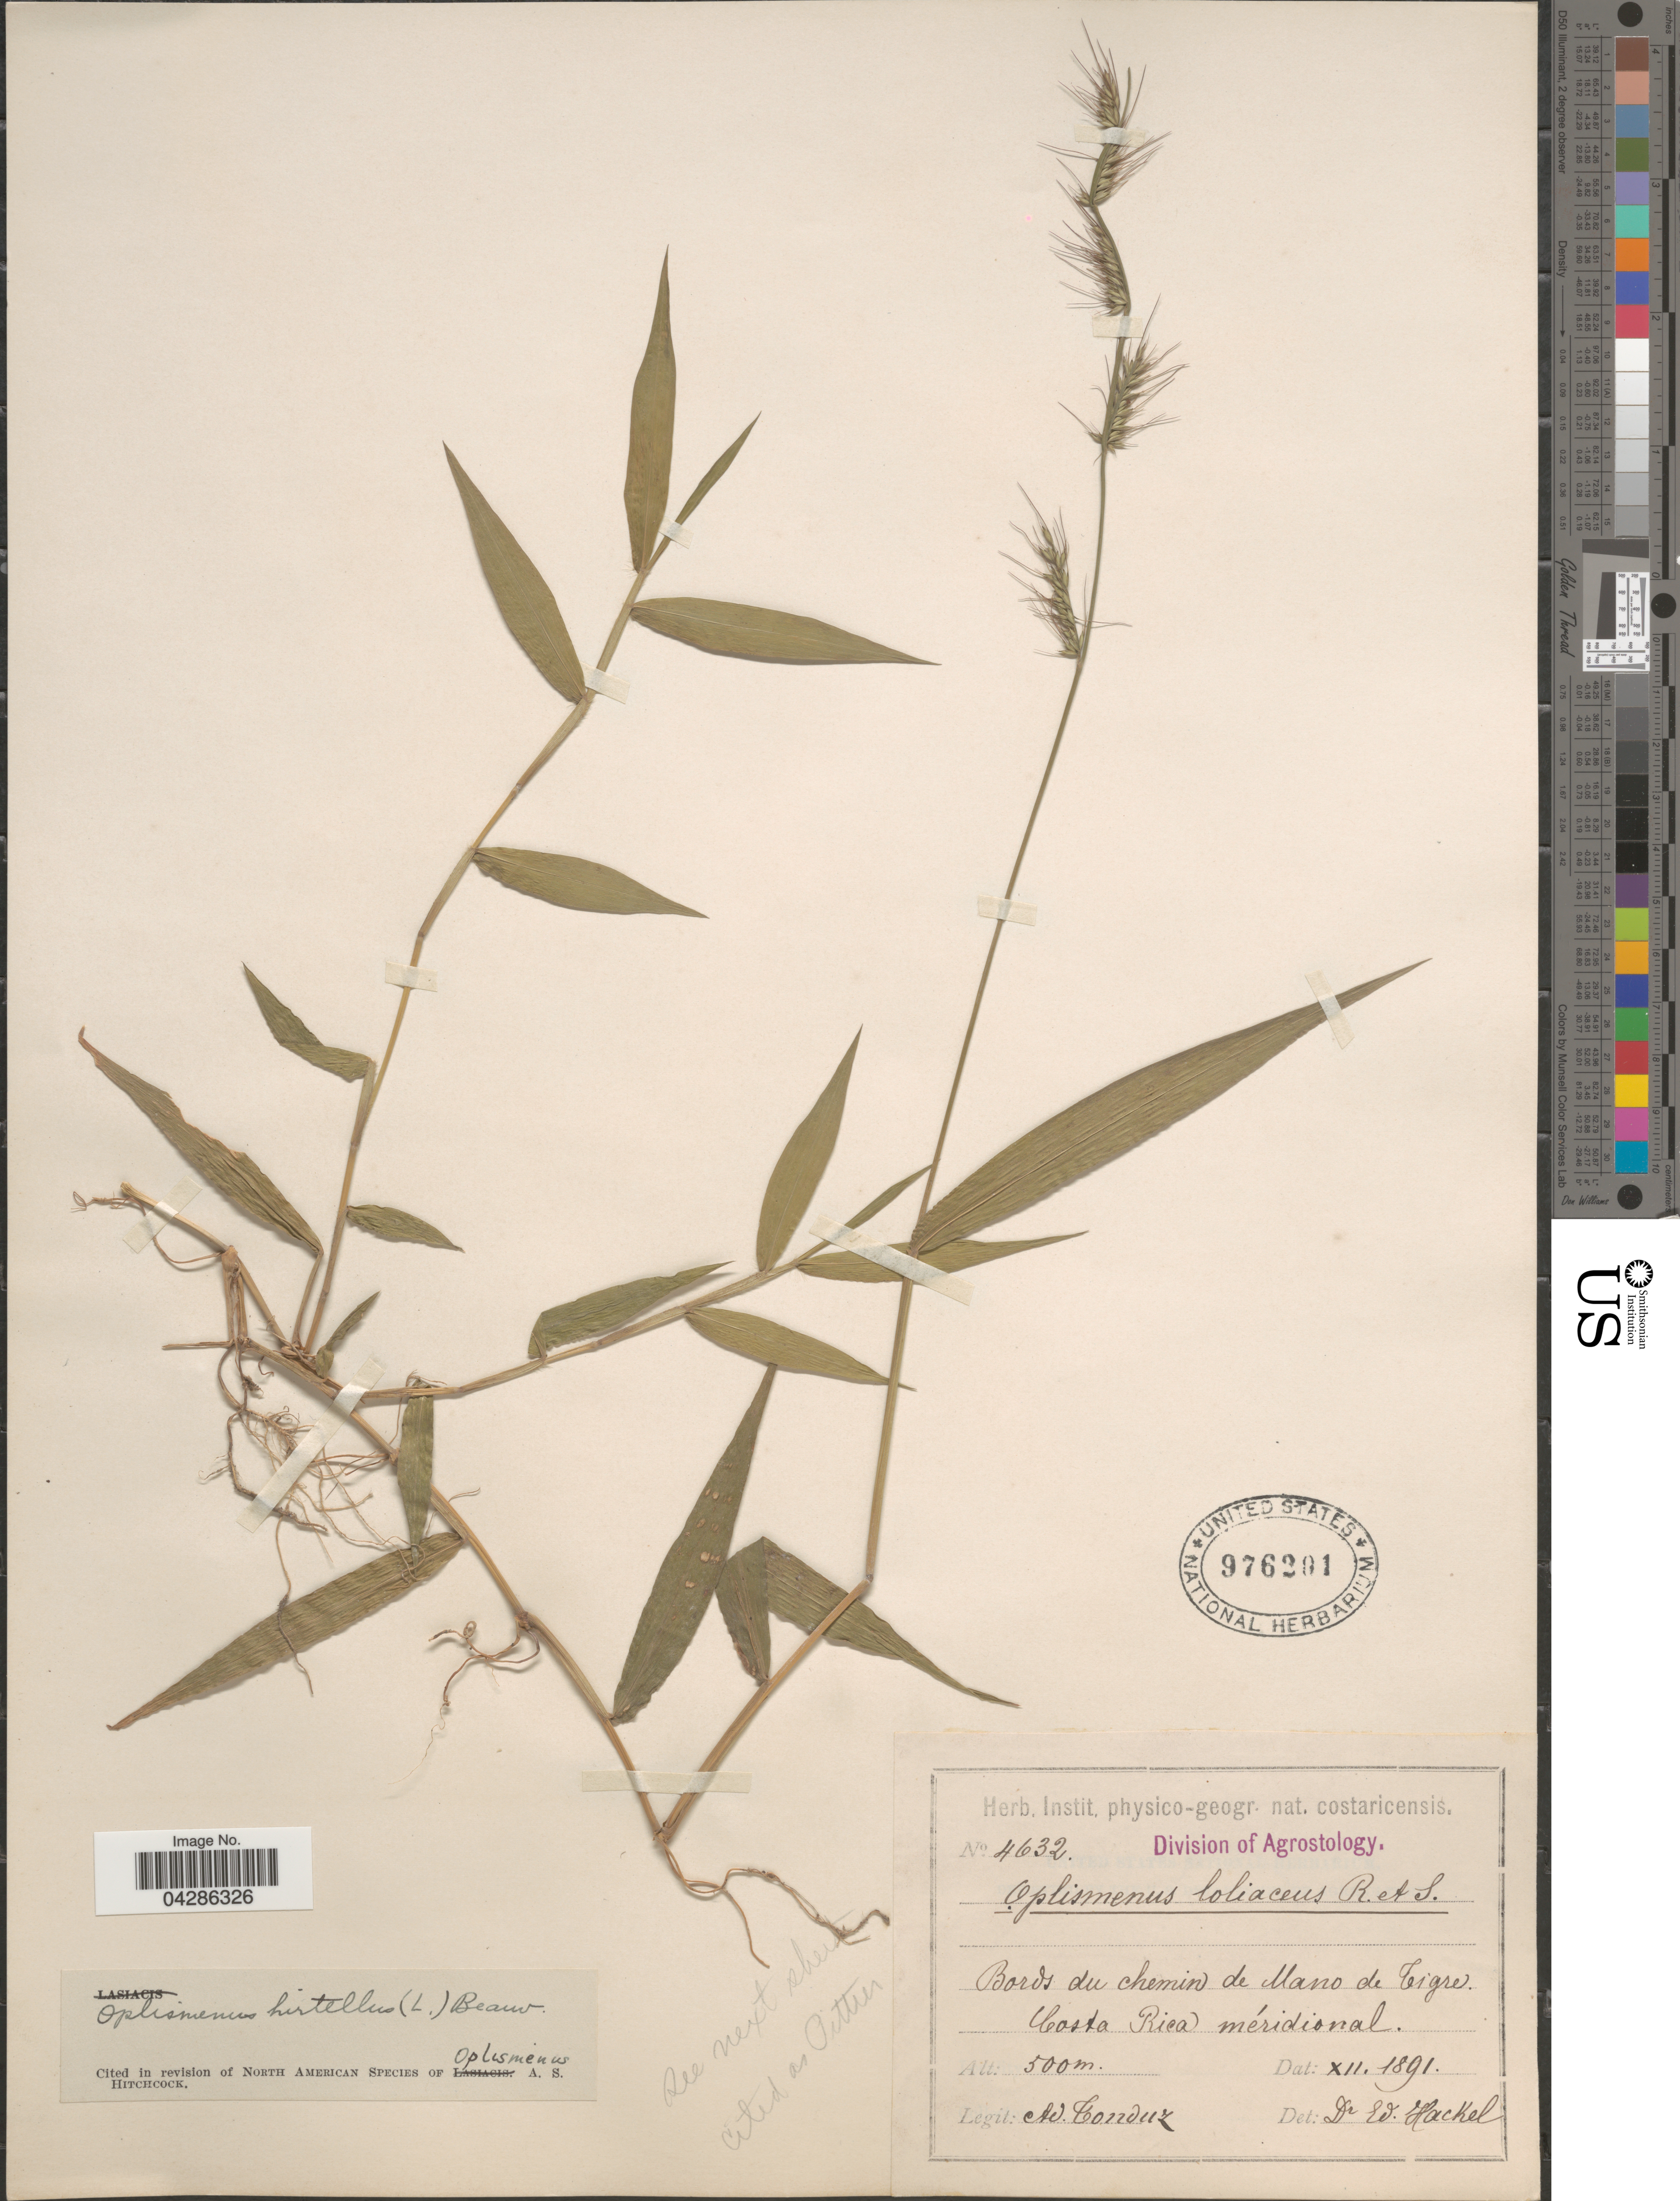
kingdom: Plantae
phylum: Tracheophyta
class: Liliopsida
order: Poales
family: Poaceae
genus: Oplismenus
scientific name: Oplismenus hirtellus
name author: (L.) P. Beauv.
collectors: A. Tonduz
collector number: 4632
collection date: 1891-12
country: Costa Rica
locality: Bords du chemin de Mano de Tigre. Costa Rica méridional.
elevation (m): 500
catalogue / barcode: US 976201